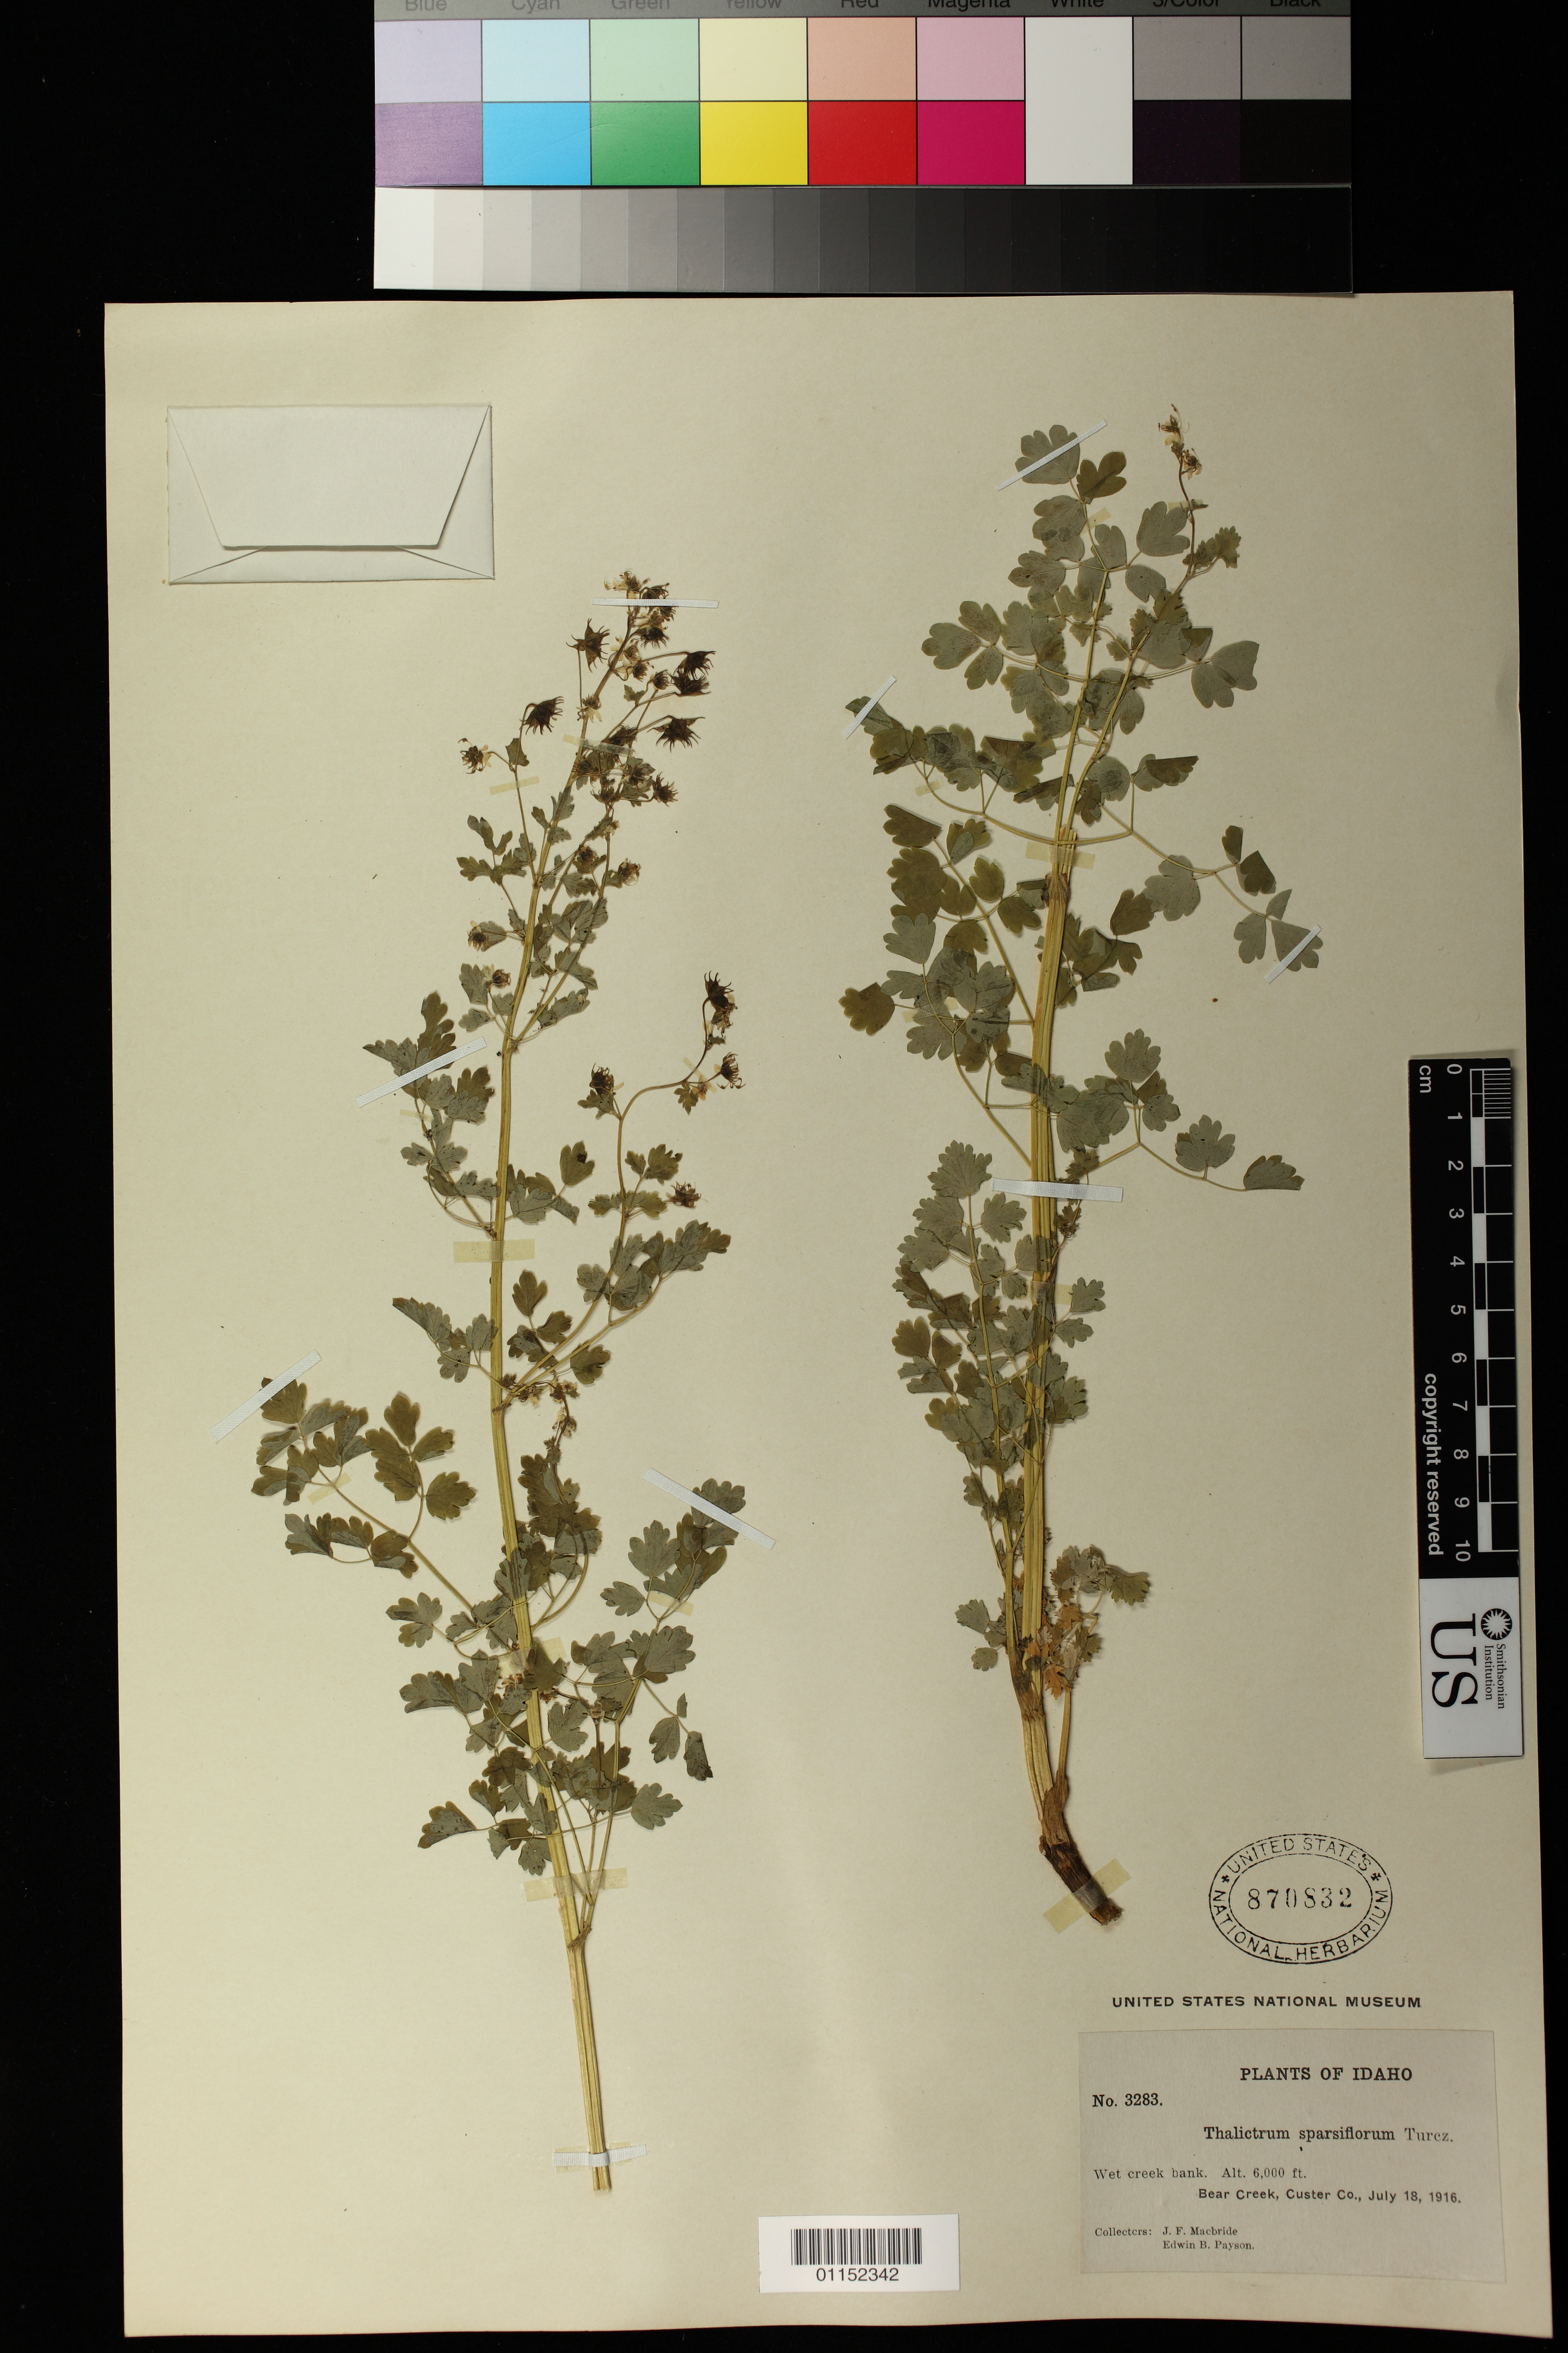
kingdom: Plantae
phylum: Tracheophyta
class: Magnoliopsida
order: Ranunculales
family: Ranunculaceae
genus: Thalictrum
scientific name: Thalictrum sparsiflorum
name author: Turcz. ex Fisch. & C.A. Mey.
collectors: J. F. Macbride & E. B. Payson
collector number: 3283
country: United States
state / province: Idaho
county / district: Custer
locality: Bear Creek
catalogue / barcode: US 870832